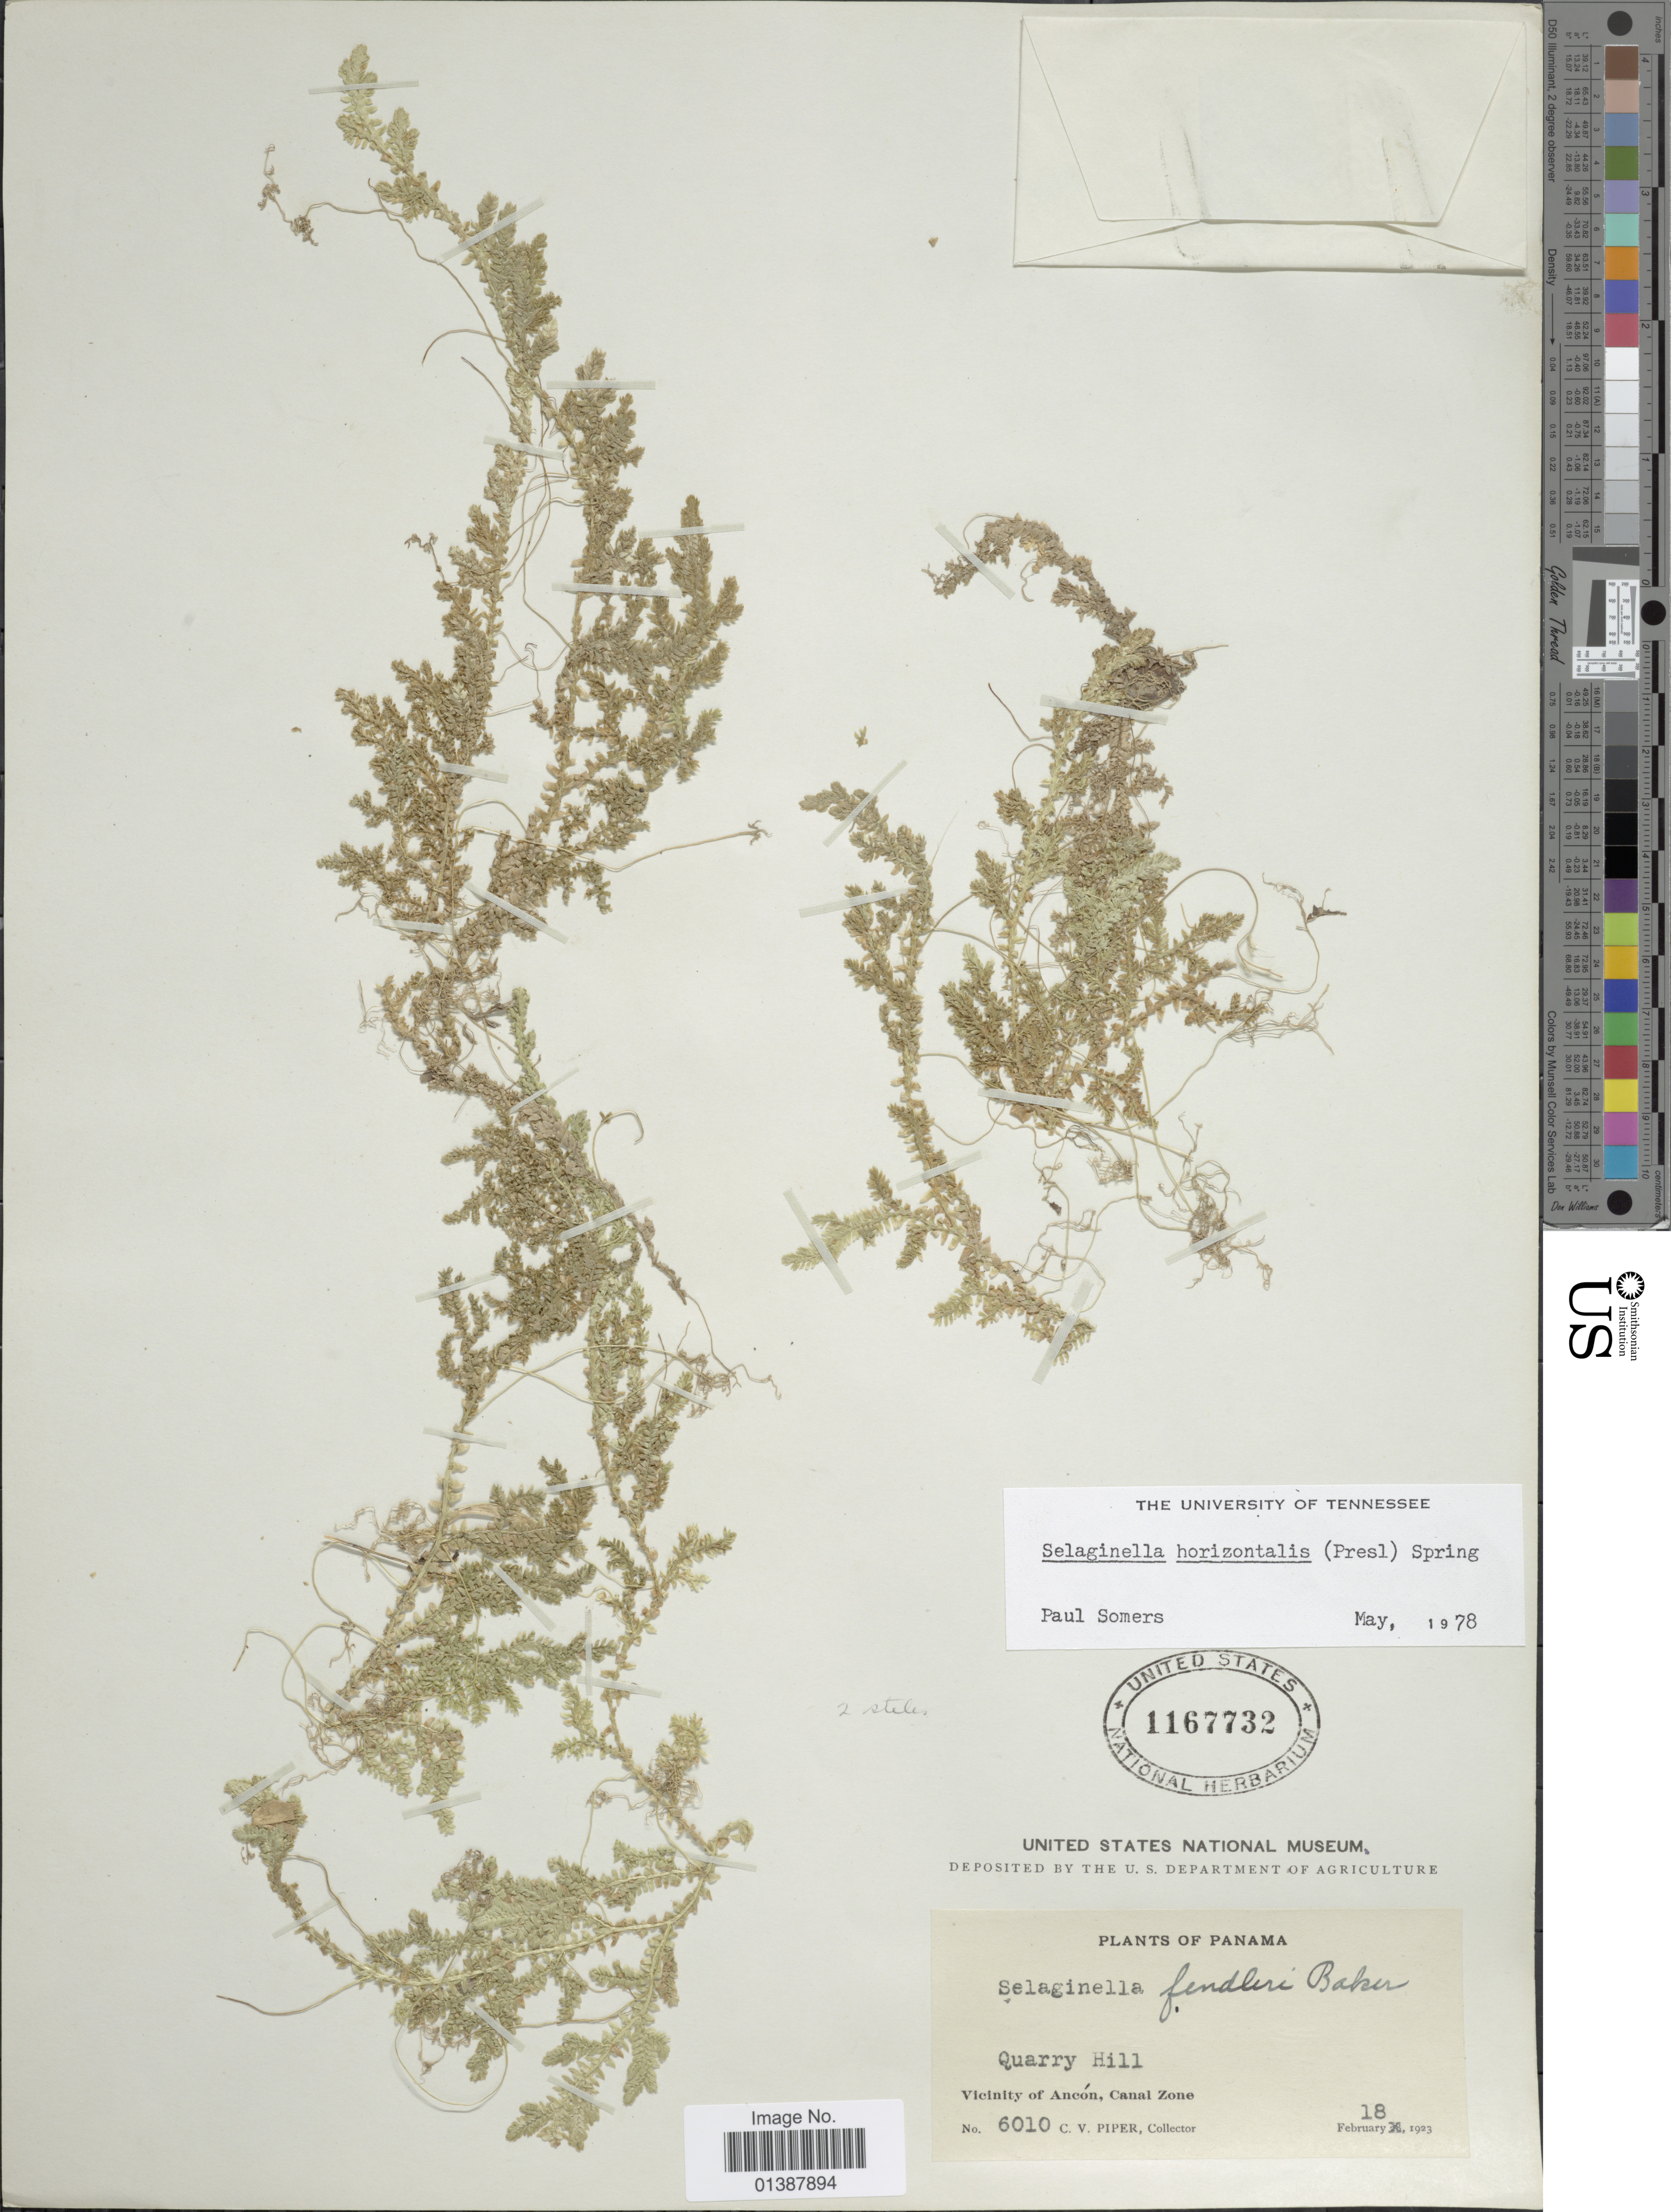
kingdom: Plantae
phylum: Tracheophyta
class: Lycopodiopsida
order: Selaginellales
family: Selaginellaceae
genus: Selaginella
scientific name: Selaginella horizontalis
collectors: C. V. Piper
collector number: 6010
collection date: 1923-02-18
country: Panama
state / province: Colón / Panamá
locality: Quarry Hill, Vicinity of Ancón, Canal Zone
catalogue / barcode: US 1167732